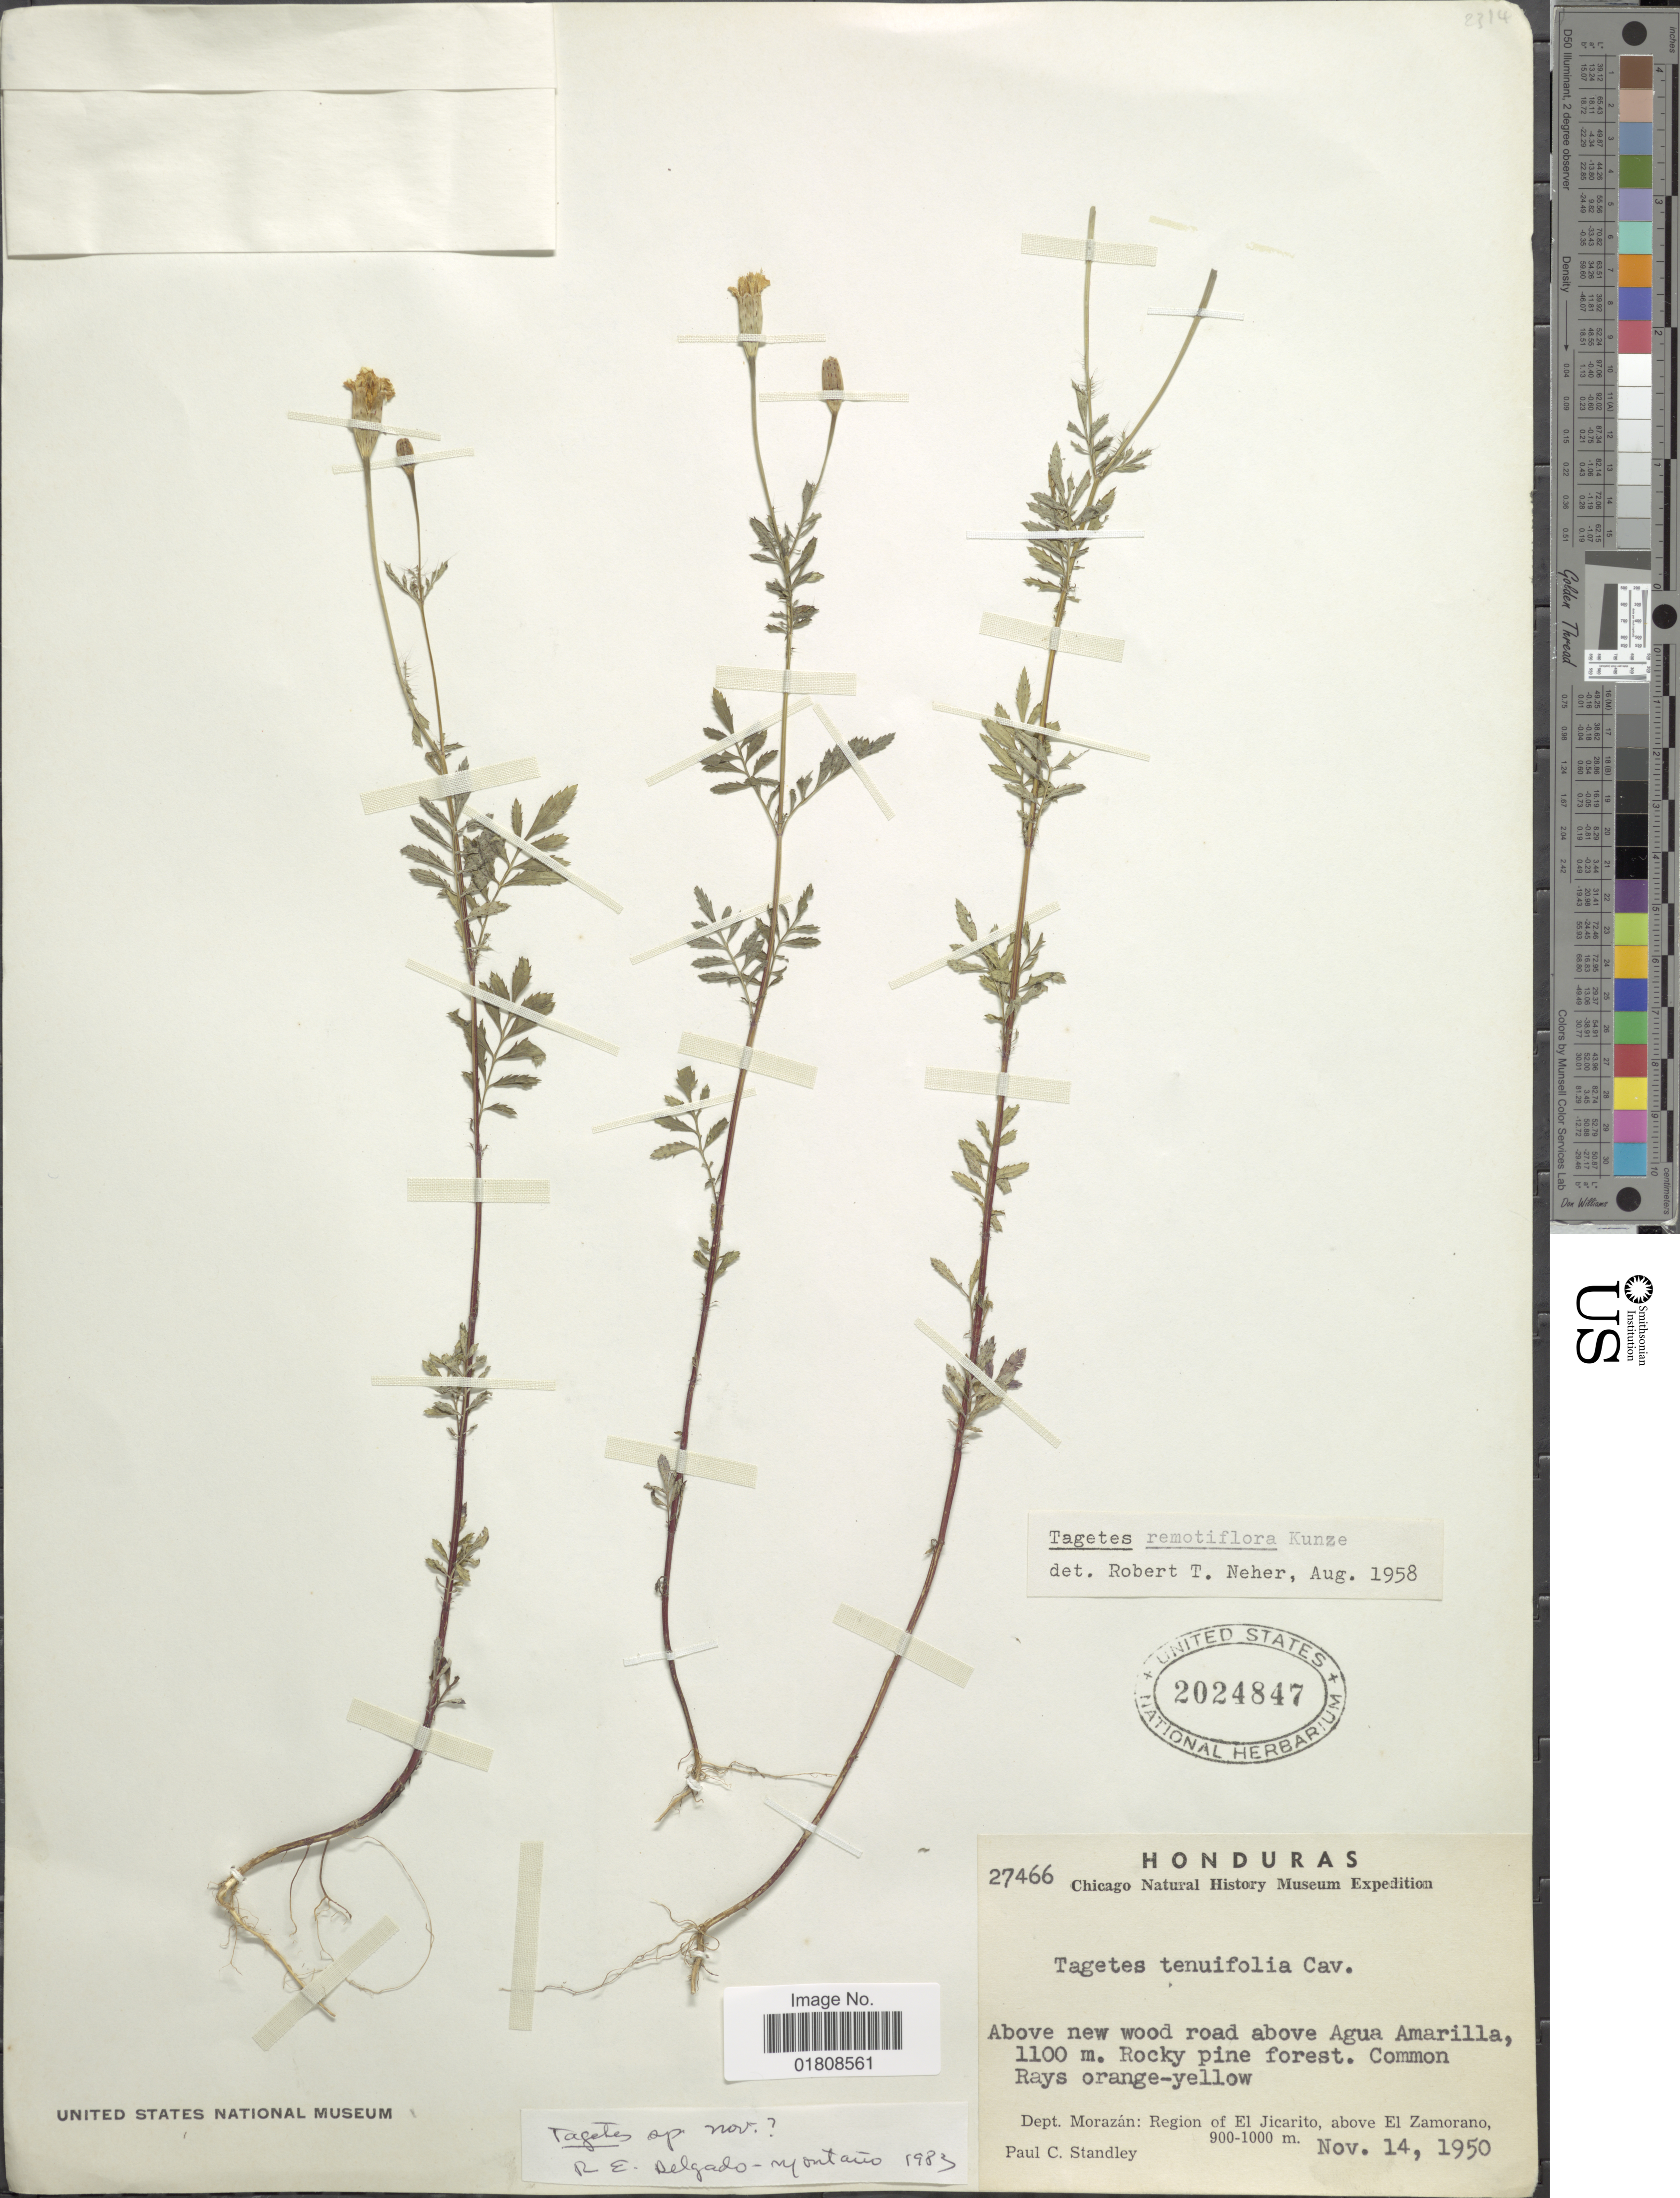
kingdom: Plantae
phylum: Tracheophyta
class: Magnoliopsida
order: Asterales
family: Asteraceae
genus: Tagetes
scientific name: Tagetes sp.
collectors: P. C. Standley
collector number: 27466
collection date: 1950-11-14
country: Honduras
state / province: Fco. Morazán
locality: Dept. Morazan, region of El Jicarito, above El Zamorano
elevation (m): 900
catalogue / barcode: US 2024847